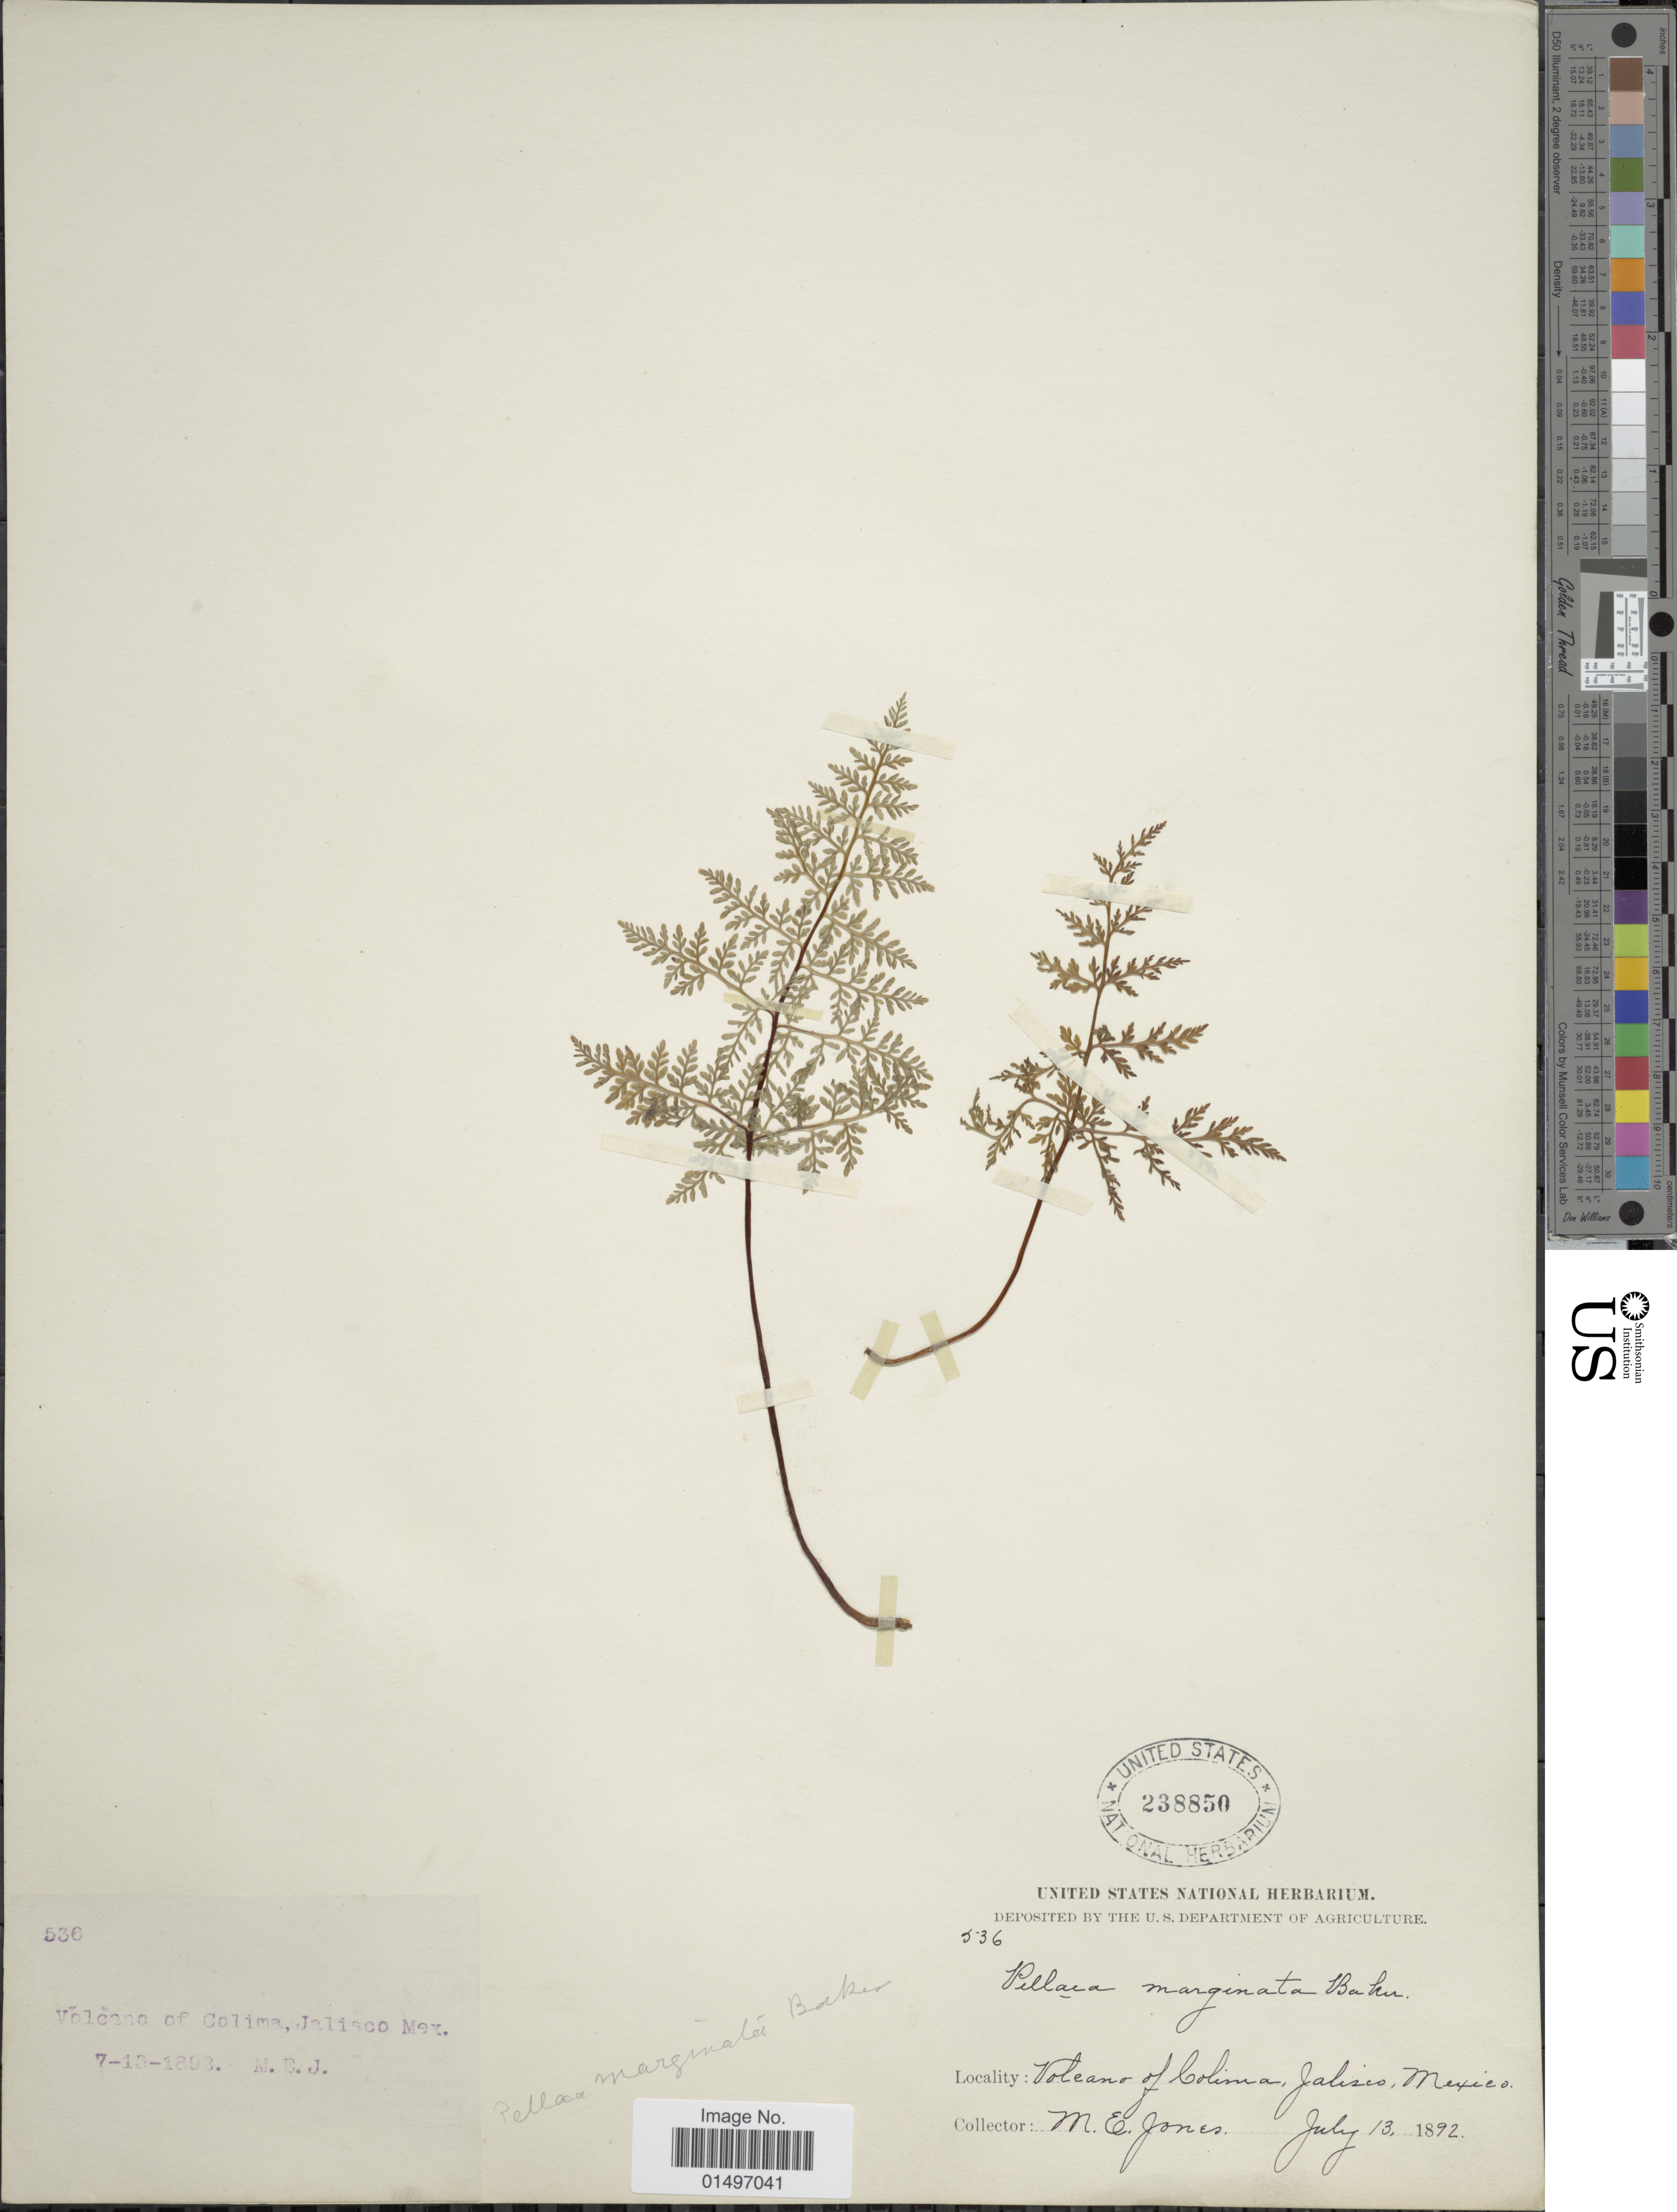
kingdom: Plantae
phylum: Tracheophyta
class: Polypodiopsida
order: Polypodiales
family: Pteridaceae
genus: Gaga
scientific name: Gaga hirsuta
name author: (Link) Fay W. Li & Windham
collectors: M. E. Jones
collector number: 536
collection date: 1892-07-13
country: Mexico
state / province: Jalisco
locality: Mexico, Volcano of Colima.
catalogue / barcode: US 238850